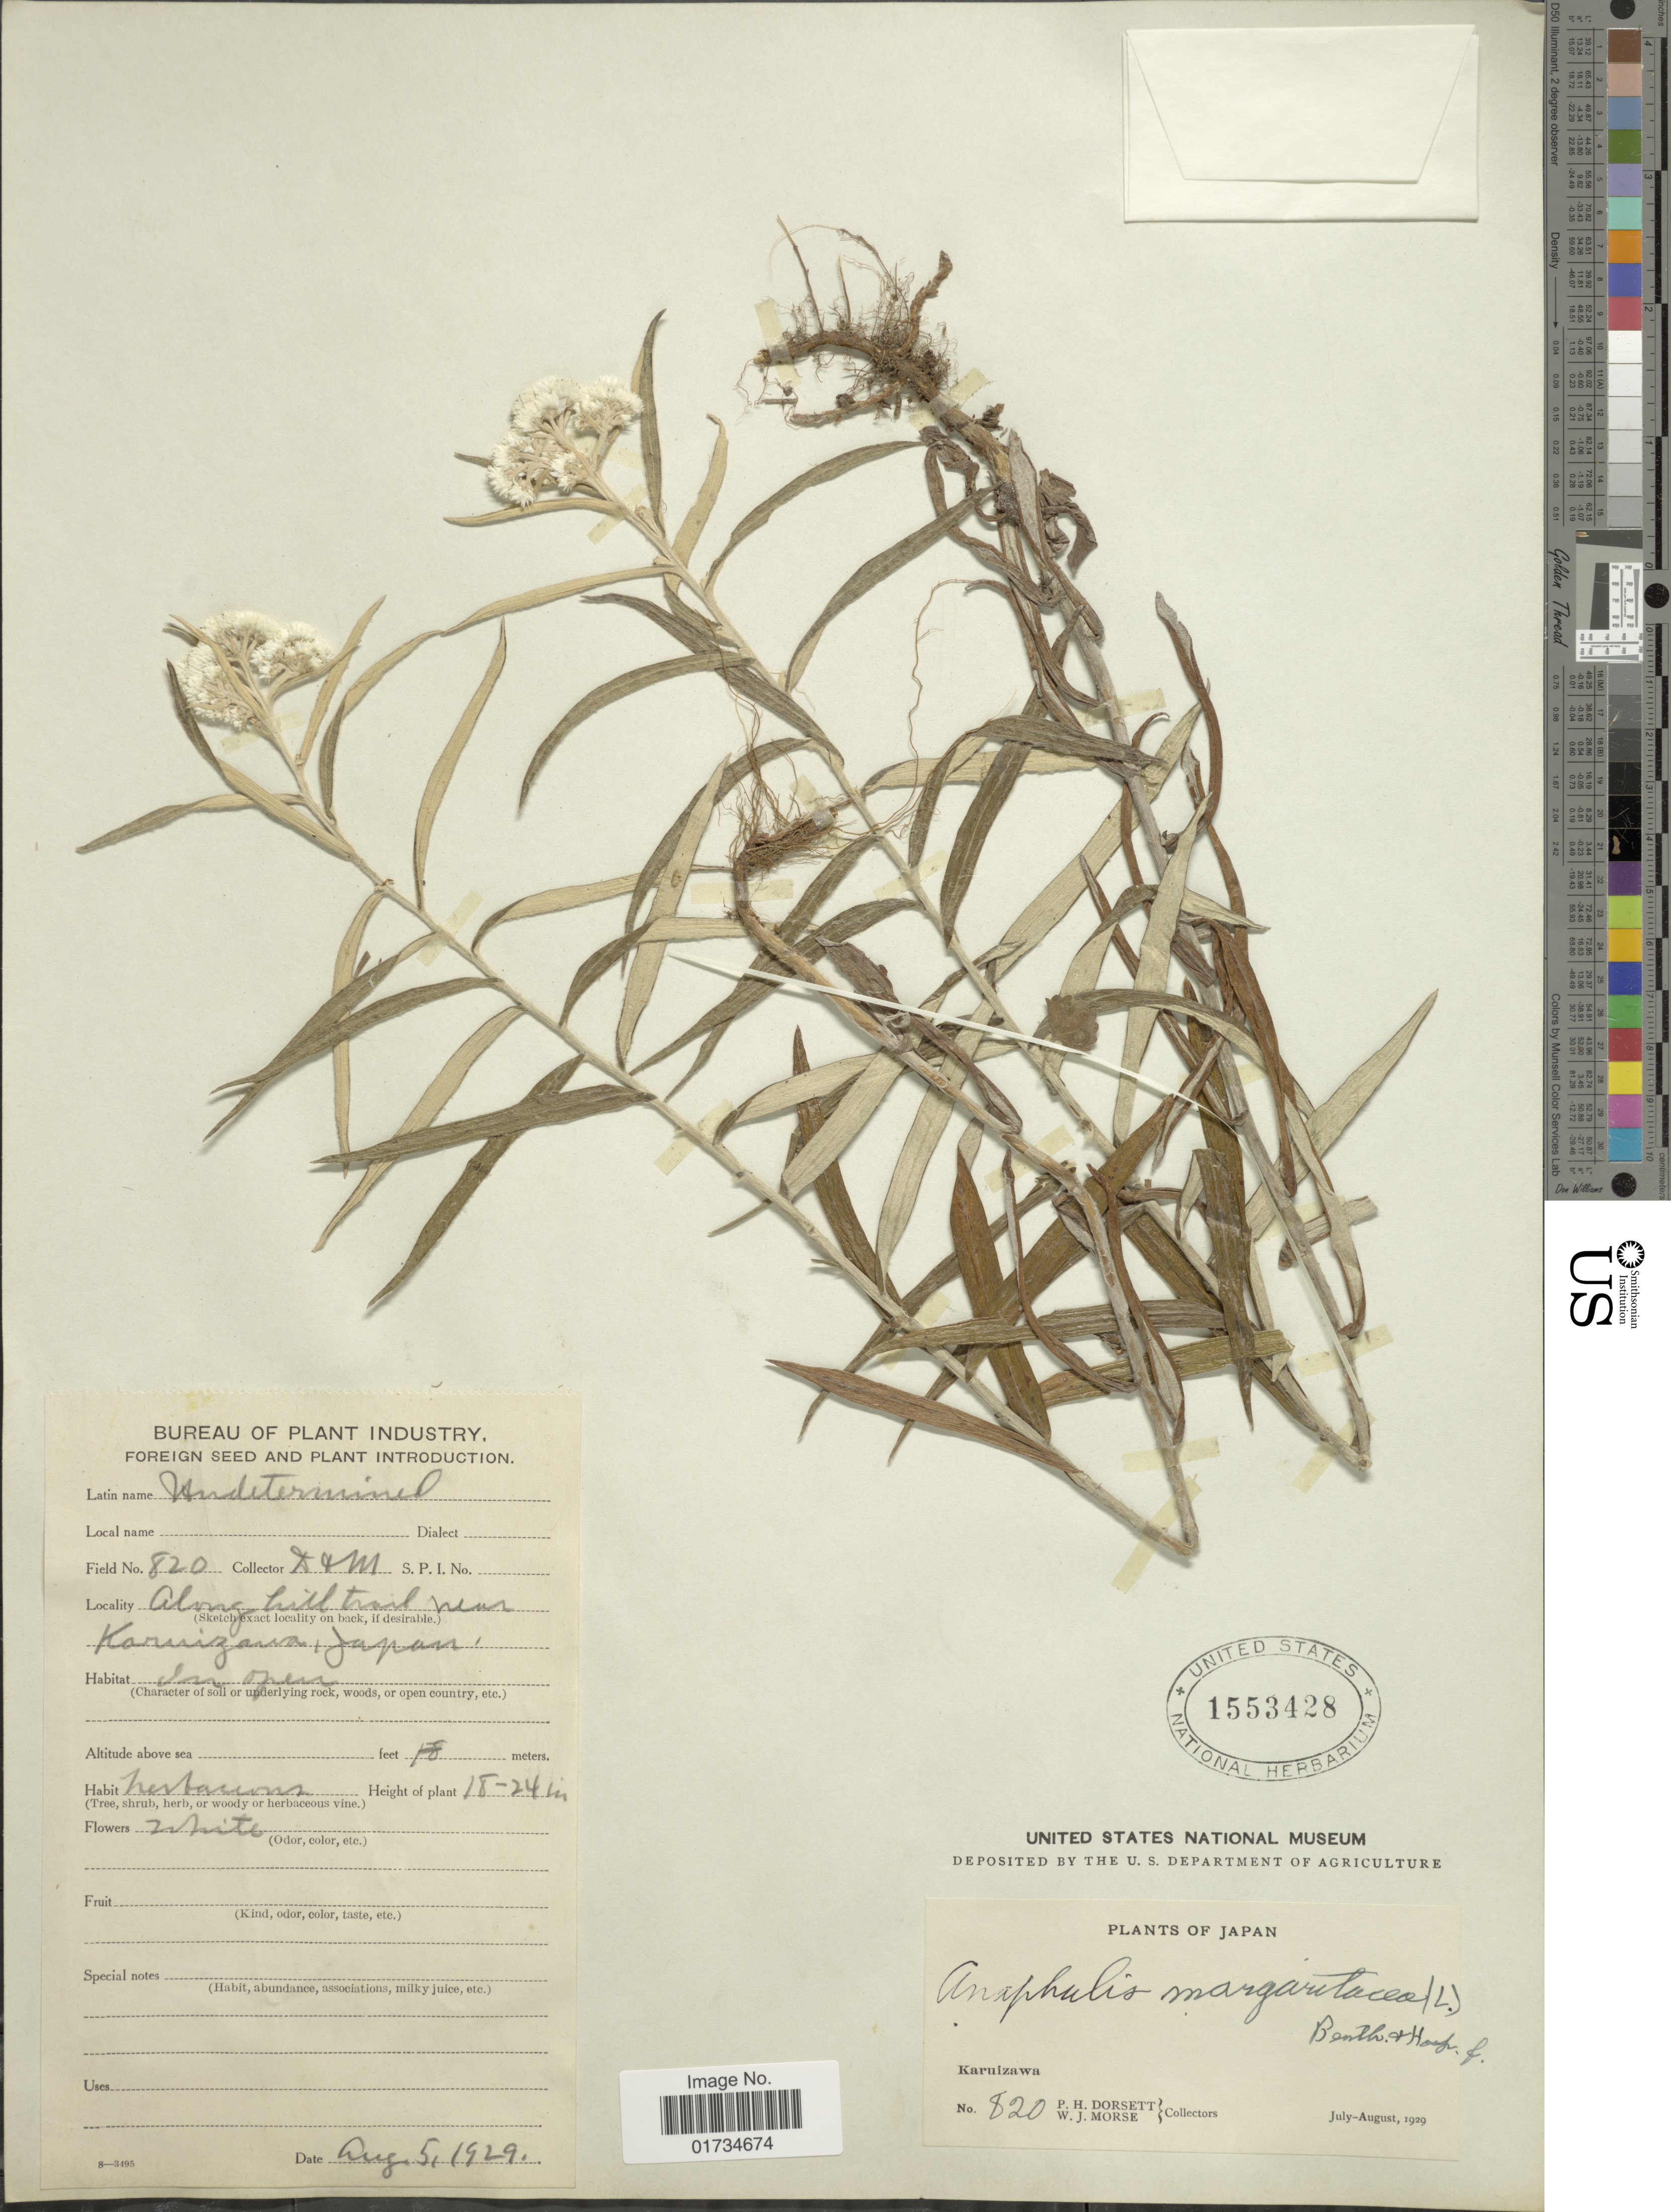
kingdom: Plantae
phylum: Tracheophyta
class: Magnoliopsida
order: Asterales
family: Asteraceae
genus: Anaphalis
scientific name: Anaphalis margaritacea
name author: (L.) Benth. & Hook. f.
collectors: P. H. Dorsett & W. J. Morse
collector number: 820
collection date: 1929-08-05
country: Japan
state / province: Nagano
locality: Japan. along hill trail near Karuizawa.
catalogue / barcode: US 1553428